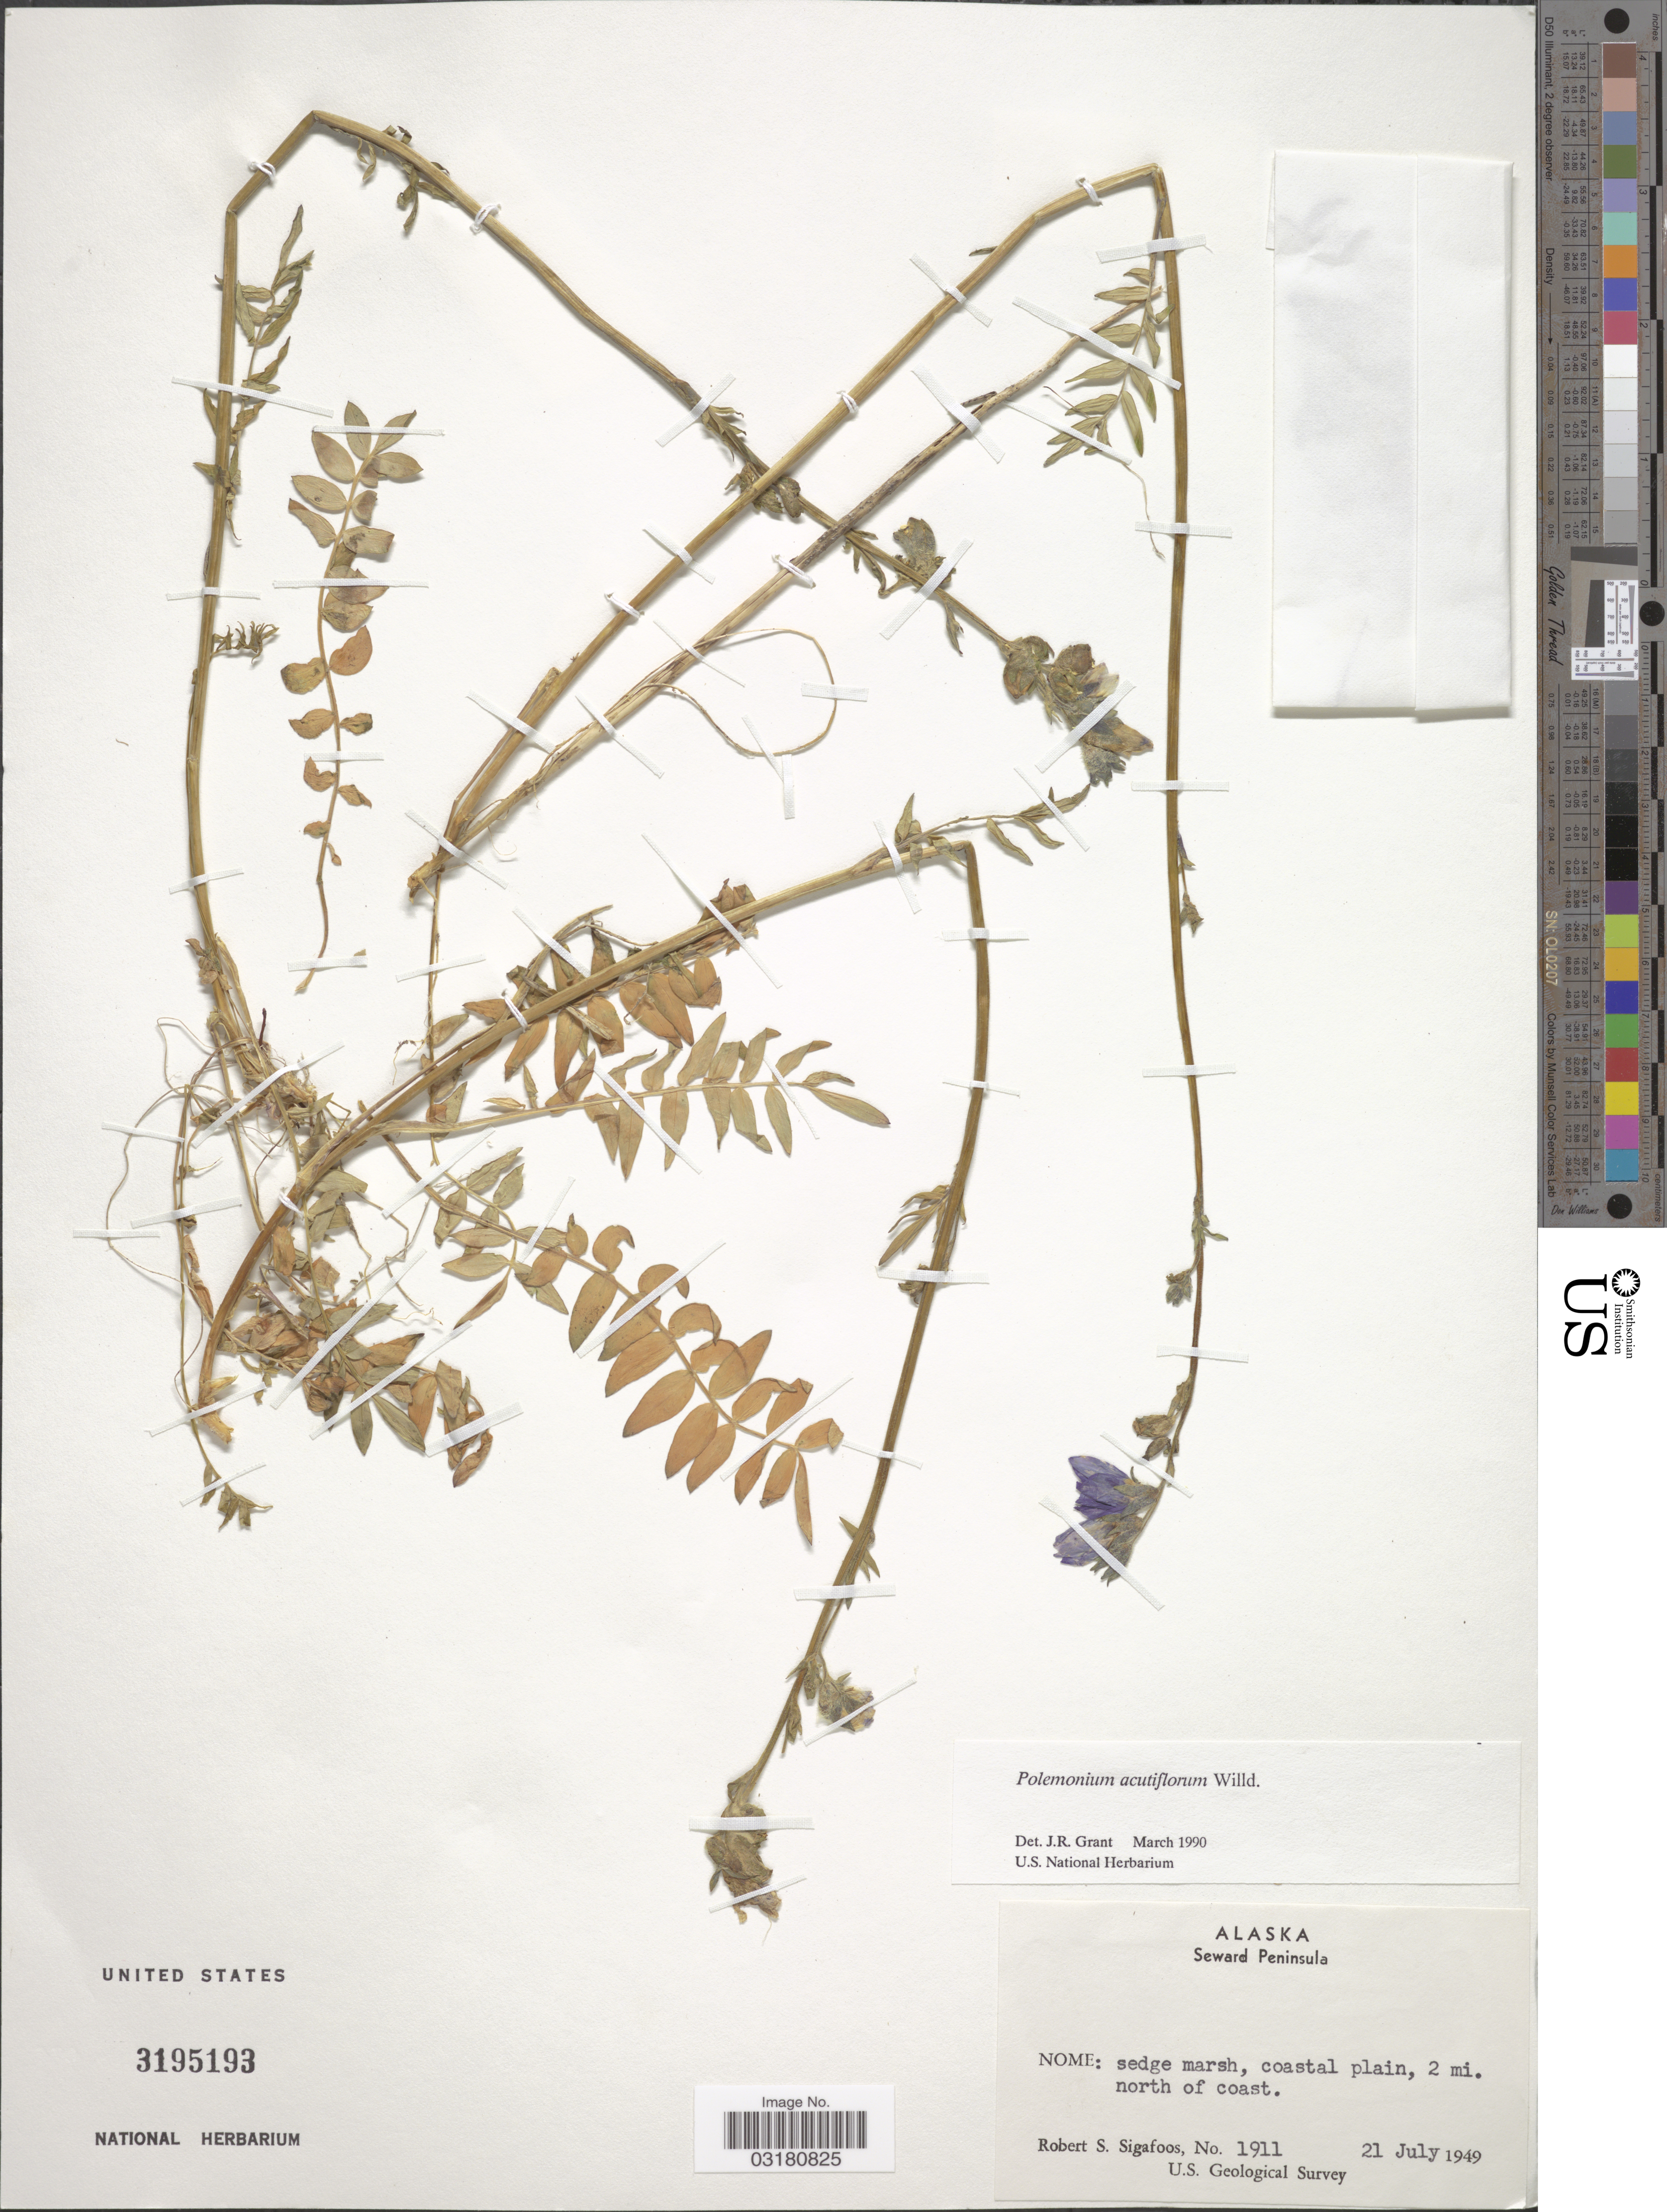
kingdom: Plantae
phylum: Tracheophyta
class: Magnoliopsida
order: Ericales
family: Polemoniaceae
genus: Polemonium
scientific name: Polemonium acutiflorum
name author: Willd. ex Roem. & Schult.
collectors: R. Sigafoos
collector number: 1911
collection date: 1949-07-21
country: United States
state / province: Alaska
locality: Seward Peninsula. Nome: sedge marsh, coastal plain, 2 mi. north of coast.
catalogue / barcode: US 3195193